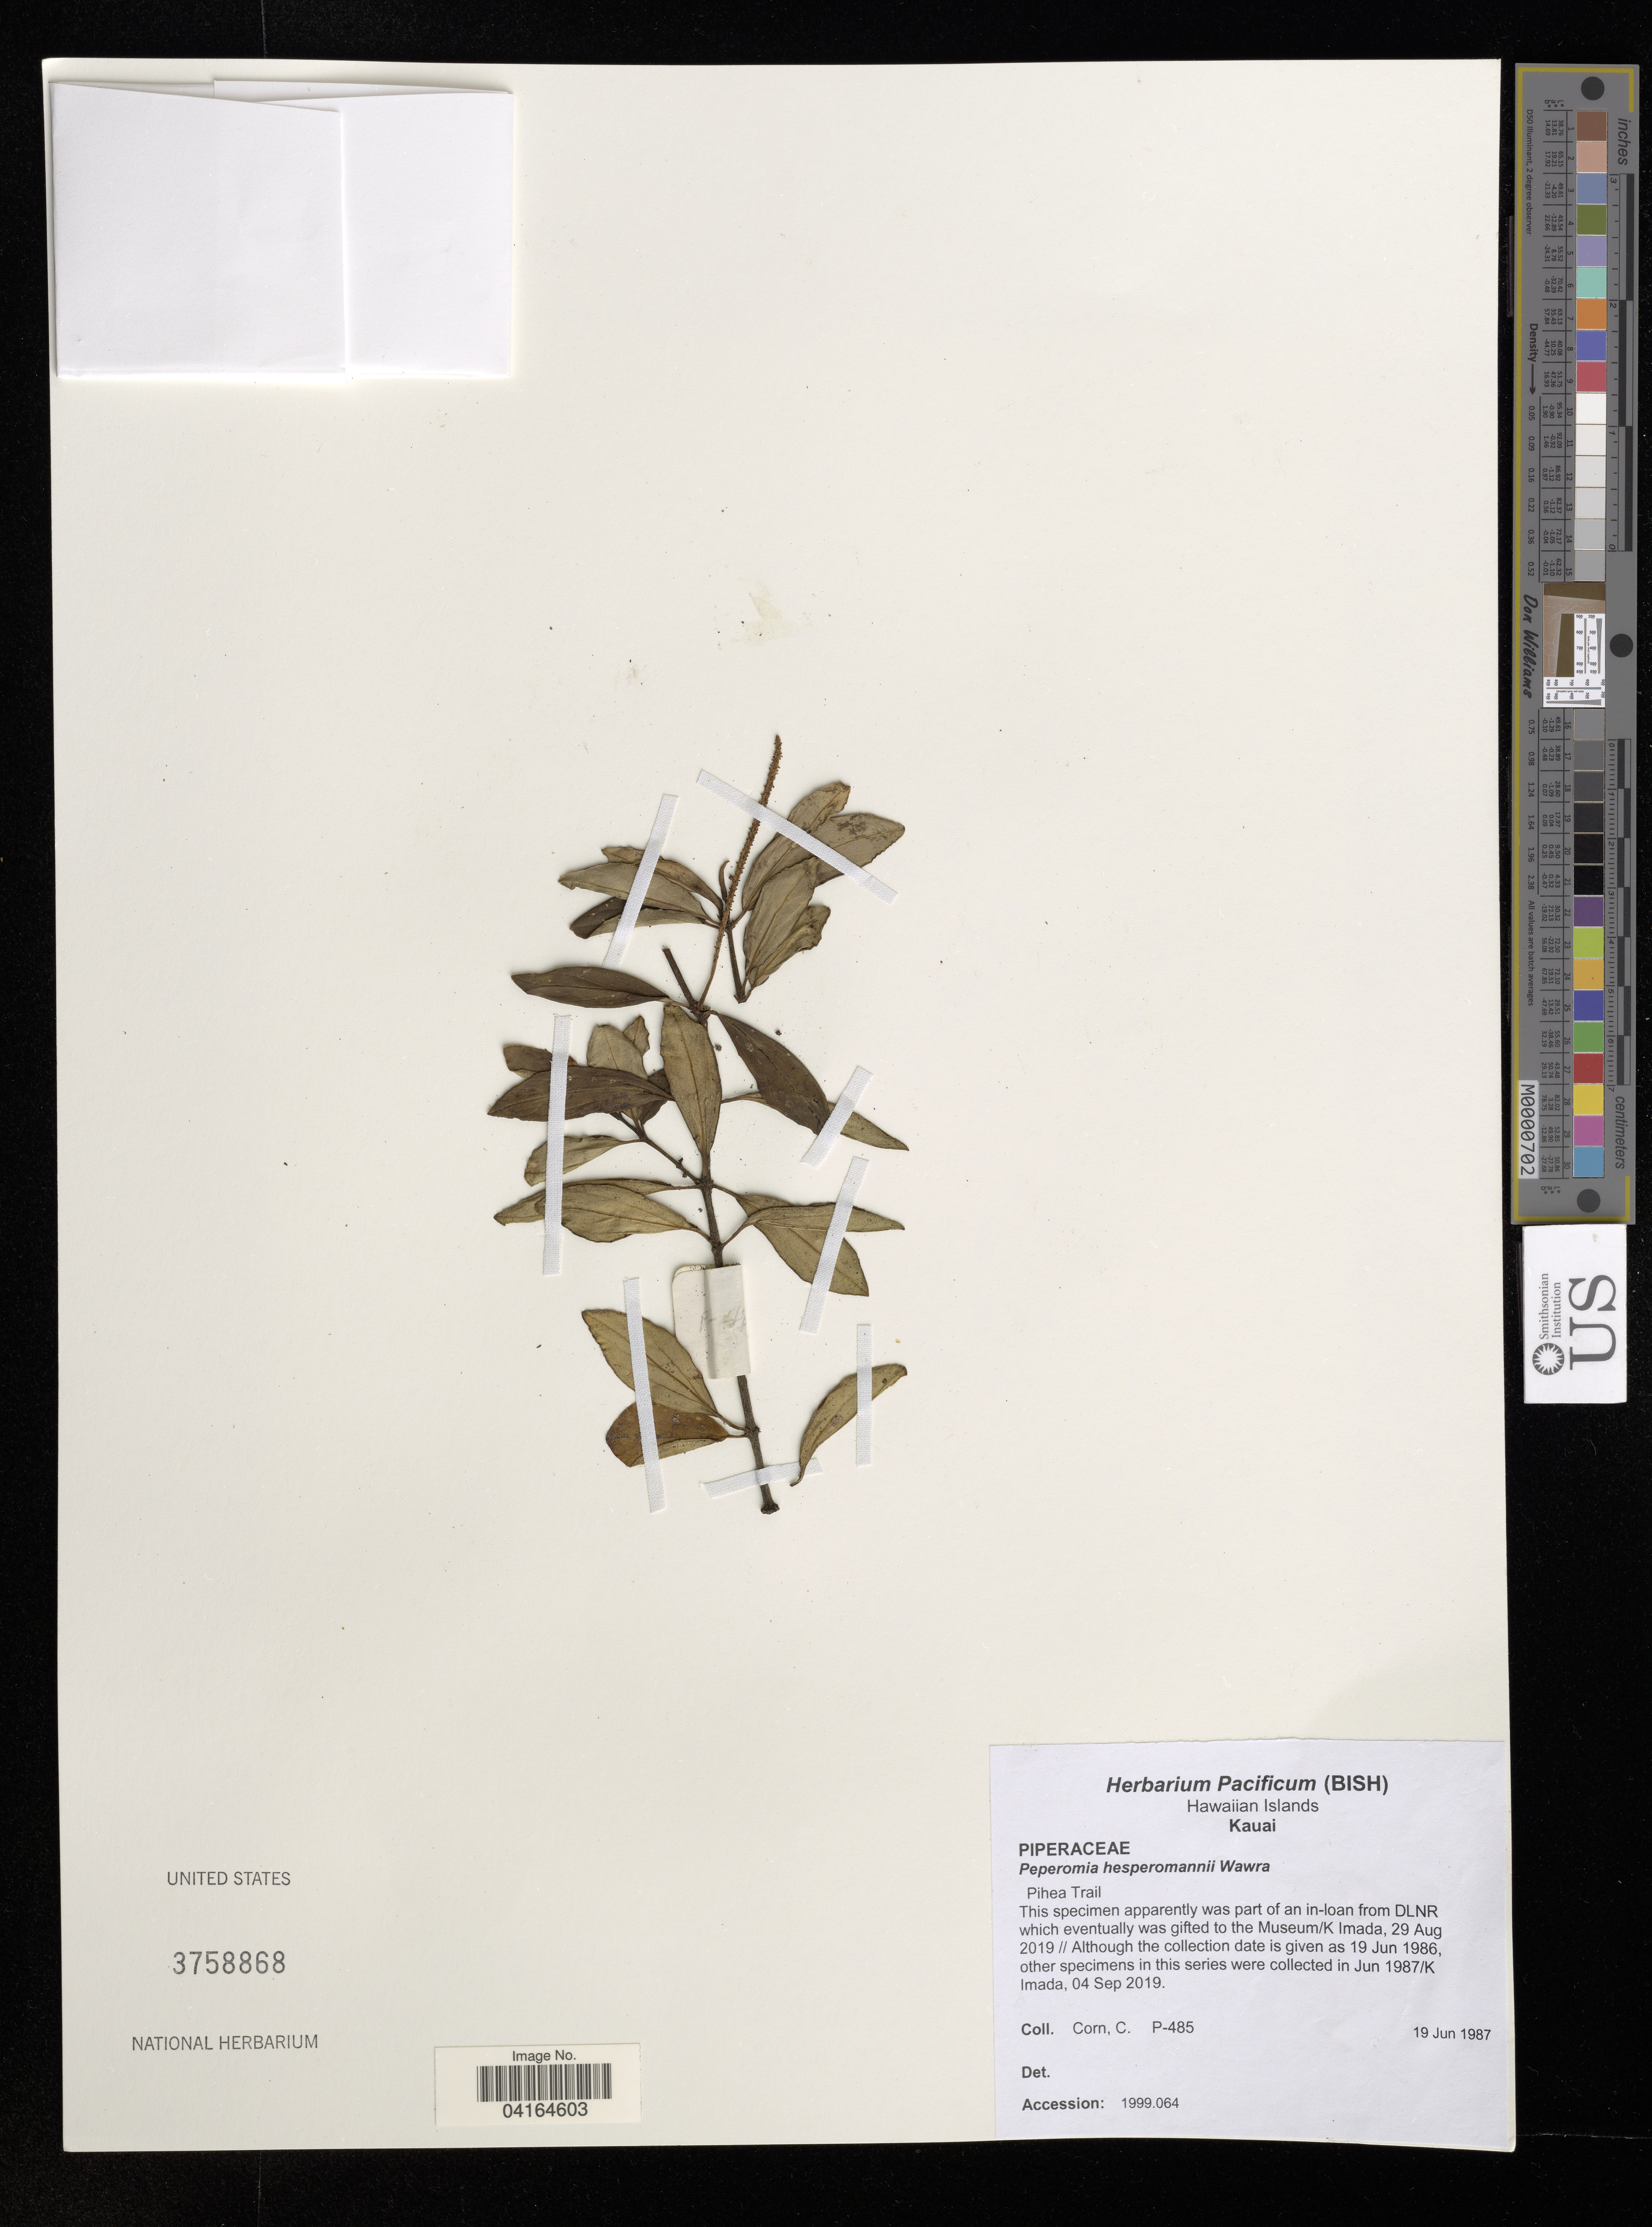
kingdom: Plantae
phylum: Tracheophyta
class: Magnoliopsida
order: Piperales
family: Piperaceae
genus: Peperomia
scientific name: Peperomia hesperomannii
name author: Wawra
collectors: C. Corn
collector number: P-485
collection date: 1987-06-19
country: United States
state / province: Hawaii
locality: Hawaiian Islands. Kauai. Pihea Trail.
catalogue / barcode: US 3758868